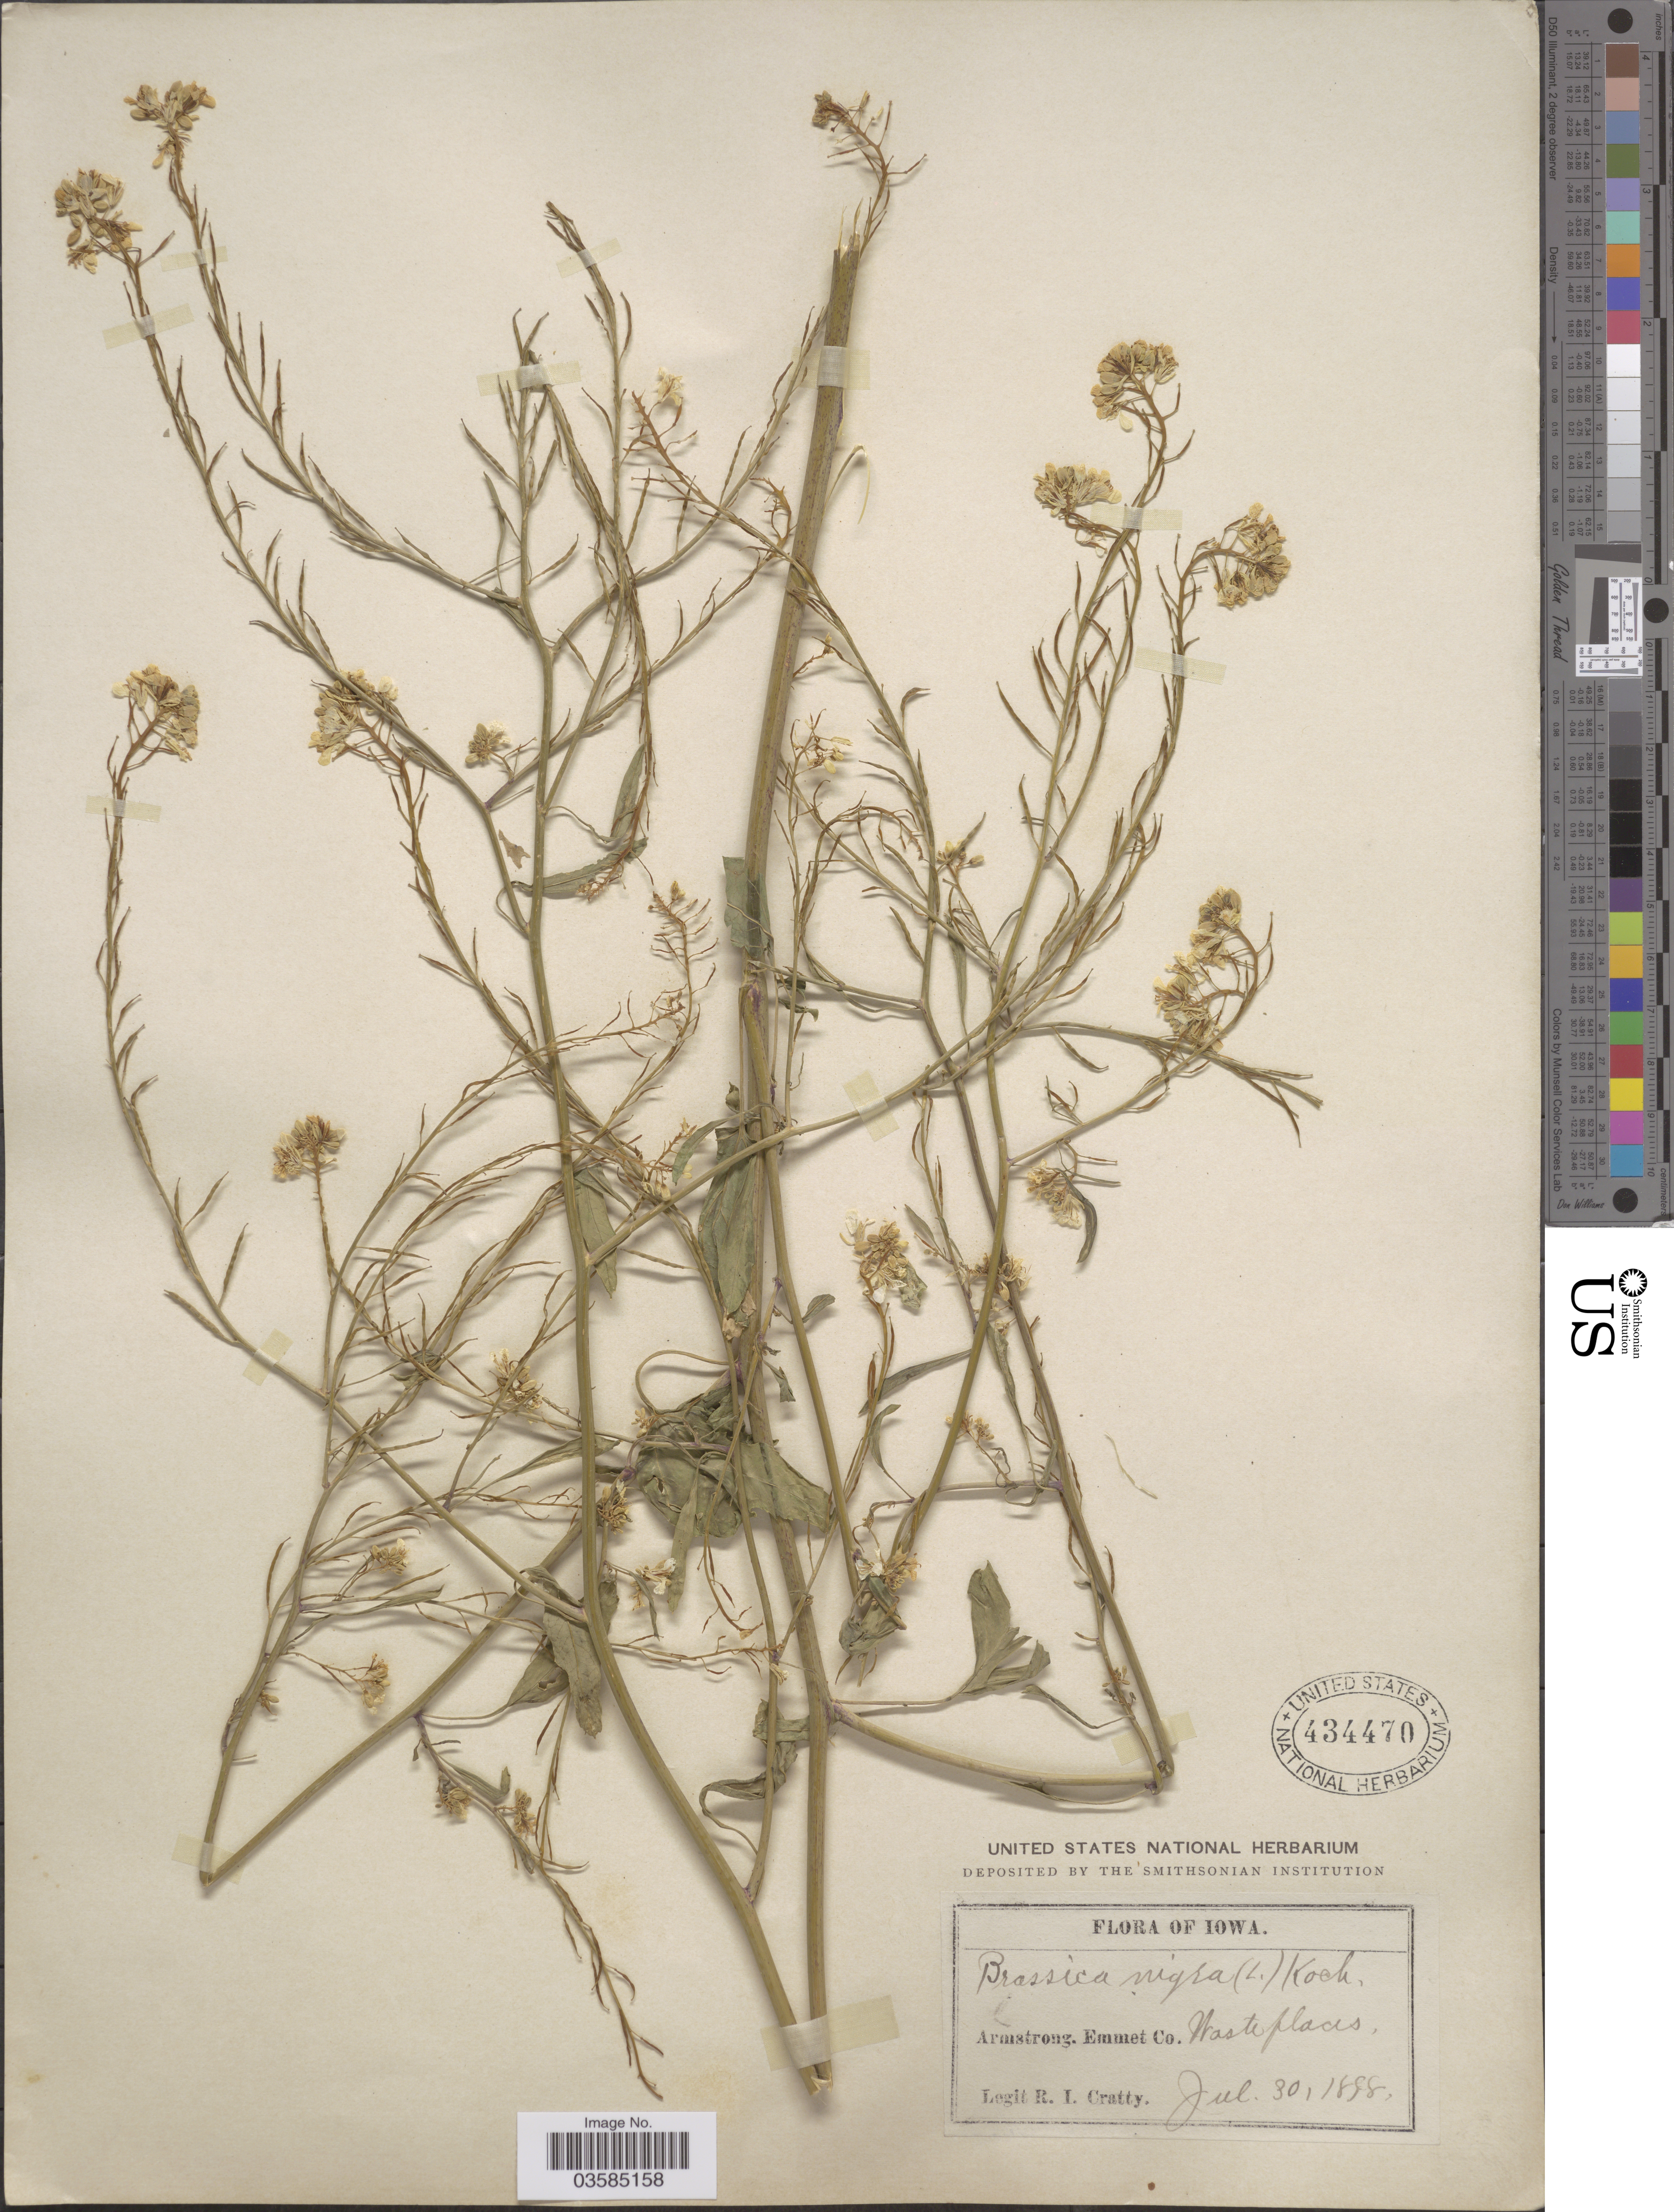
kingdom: Plantae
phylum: Tracheophyta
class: Magnoliopsida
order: Brassicales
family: Brassicaceae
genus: Brassica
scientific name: Brassica nigra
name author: (L.) W.D.J. Koch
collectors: R. Cratty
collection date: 1898-09-30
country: United States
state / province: Iowa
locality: Armstrong. Emmet Co.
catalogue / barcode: US 434470